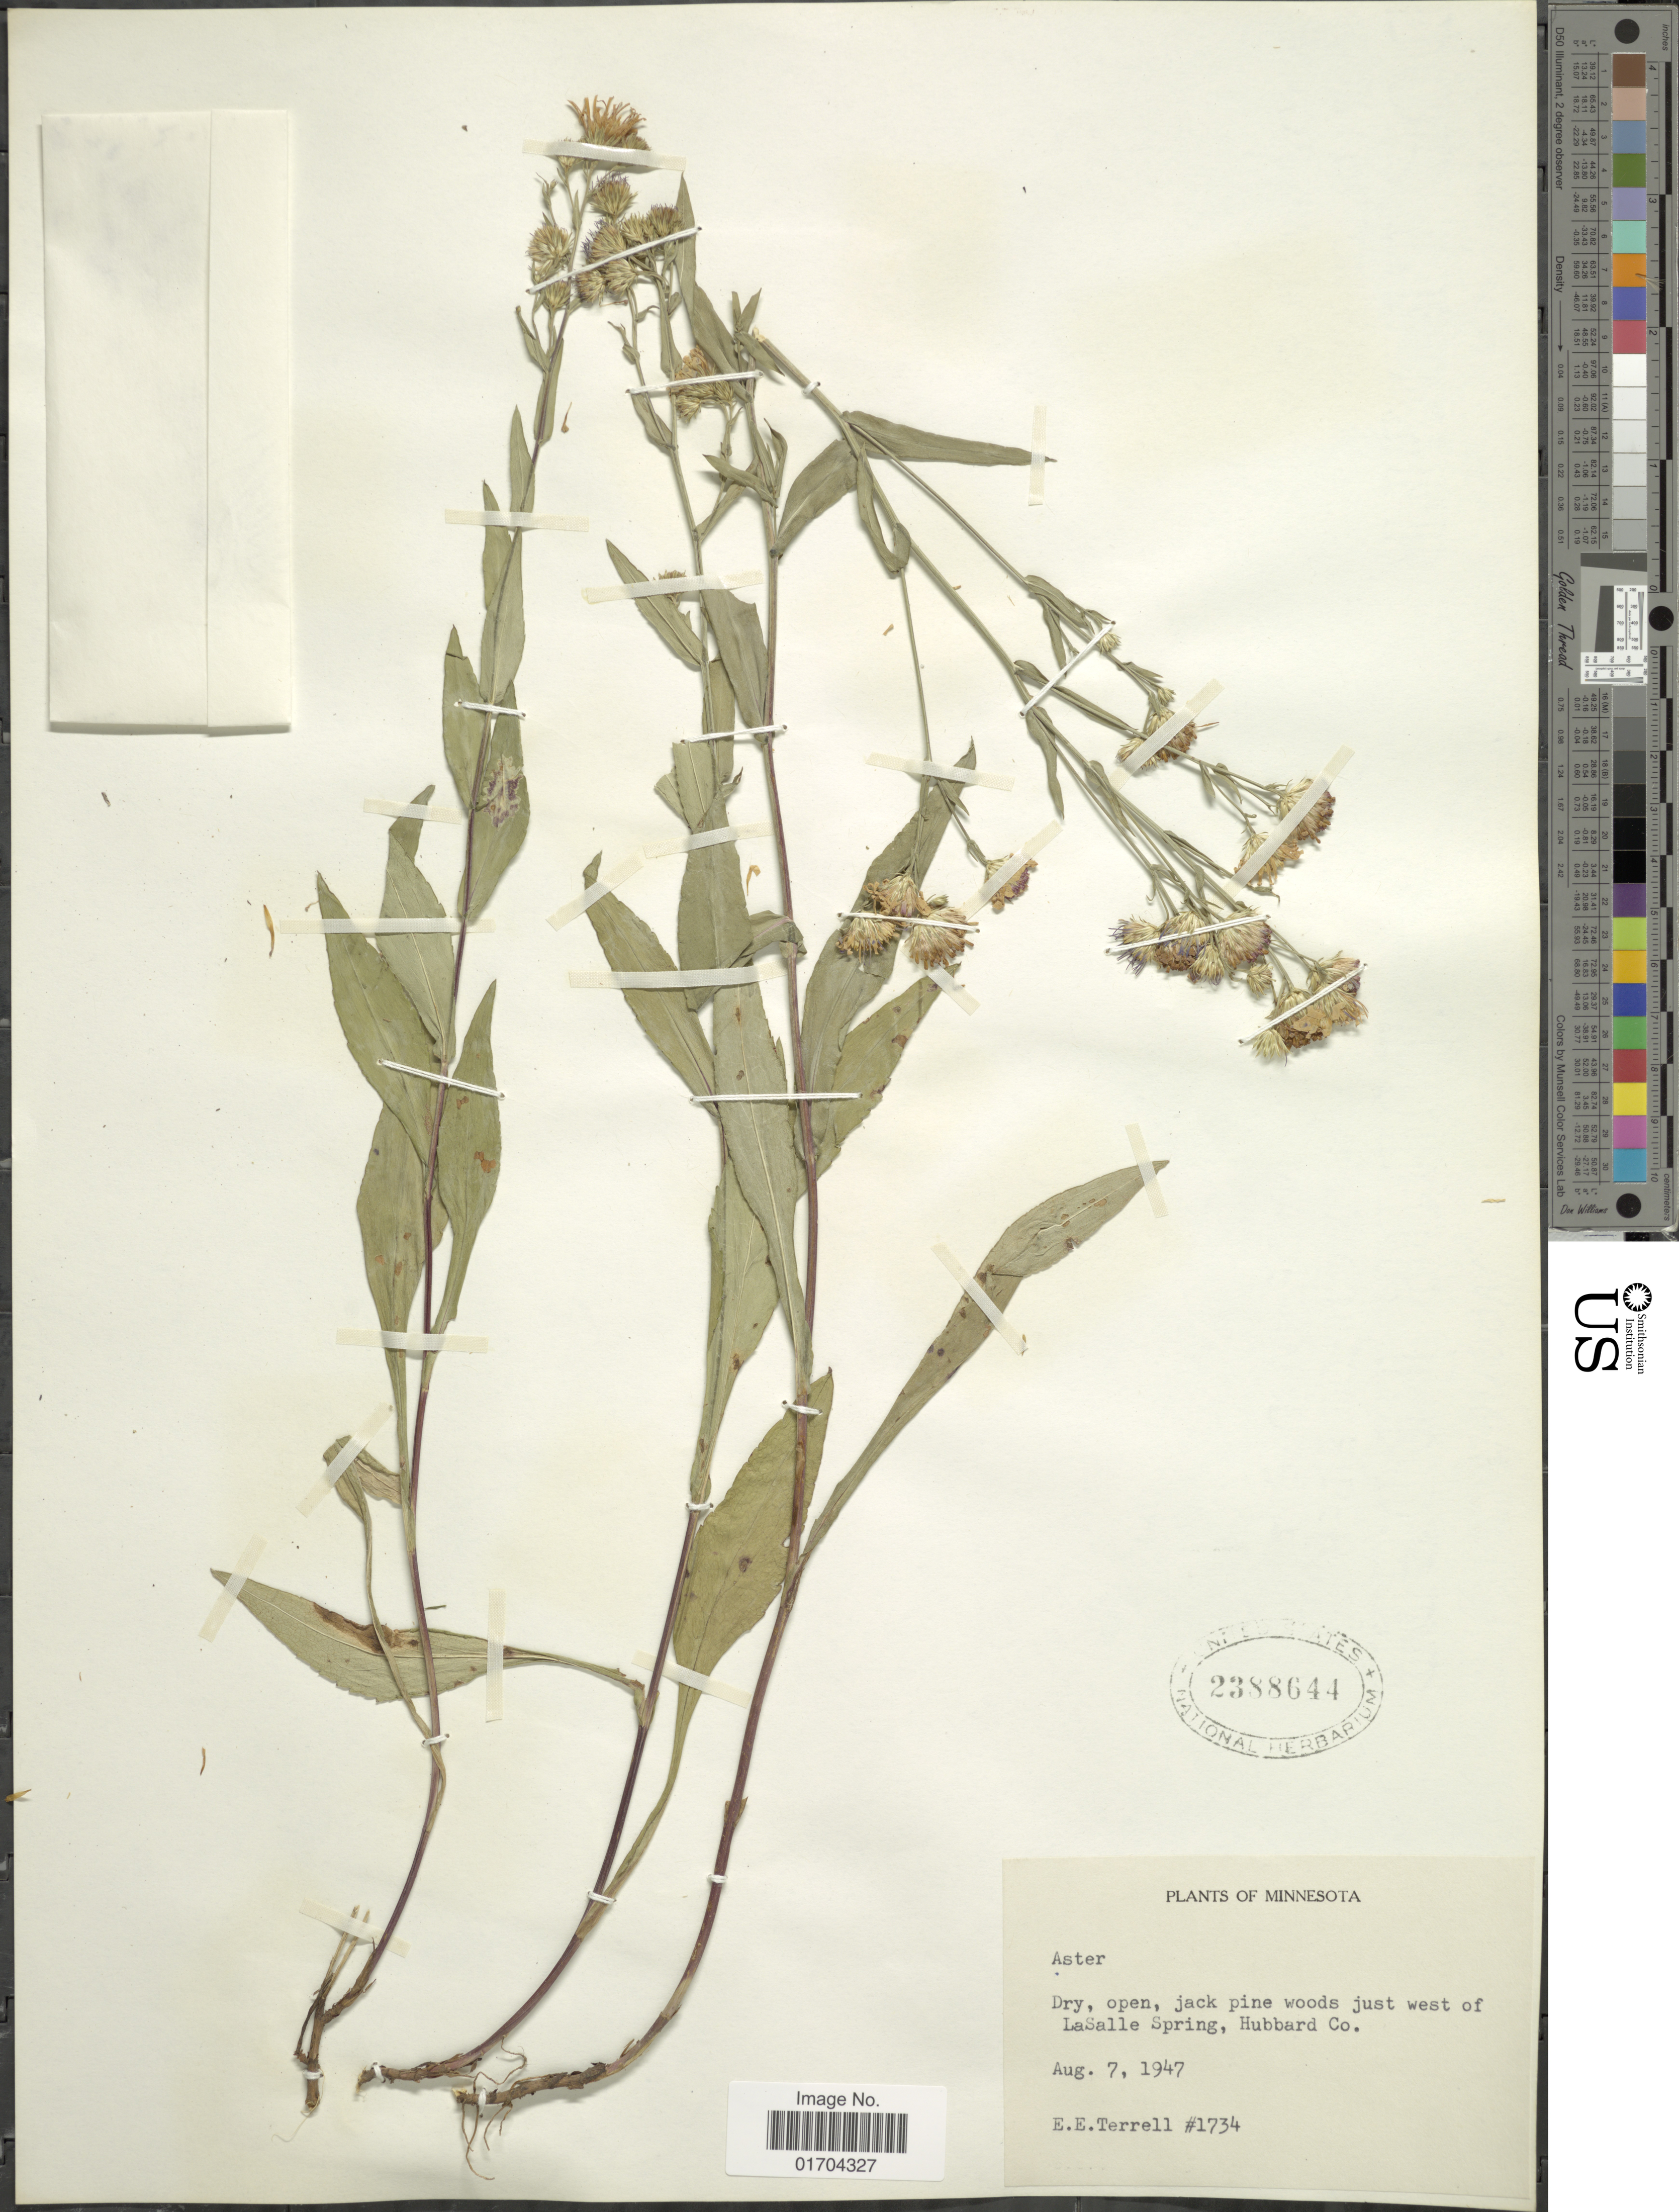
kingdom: Plantae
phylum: Tracheophyta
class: Magnoliopsida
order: Asterales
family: Asteraceae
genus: Symphyotrichum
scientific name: Symphyotrichum sp.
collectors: E. Terrel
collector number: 1734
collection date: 1947-08-07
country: United States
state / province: Minnesota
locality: Just west of LaSalle Spring, Hubbard Co.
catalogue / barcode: US 2388644